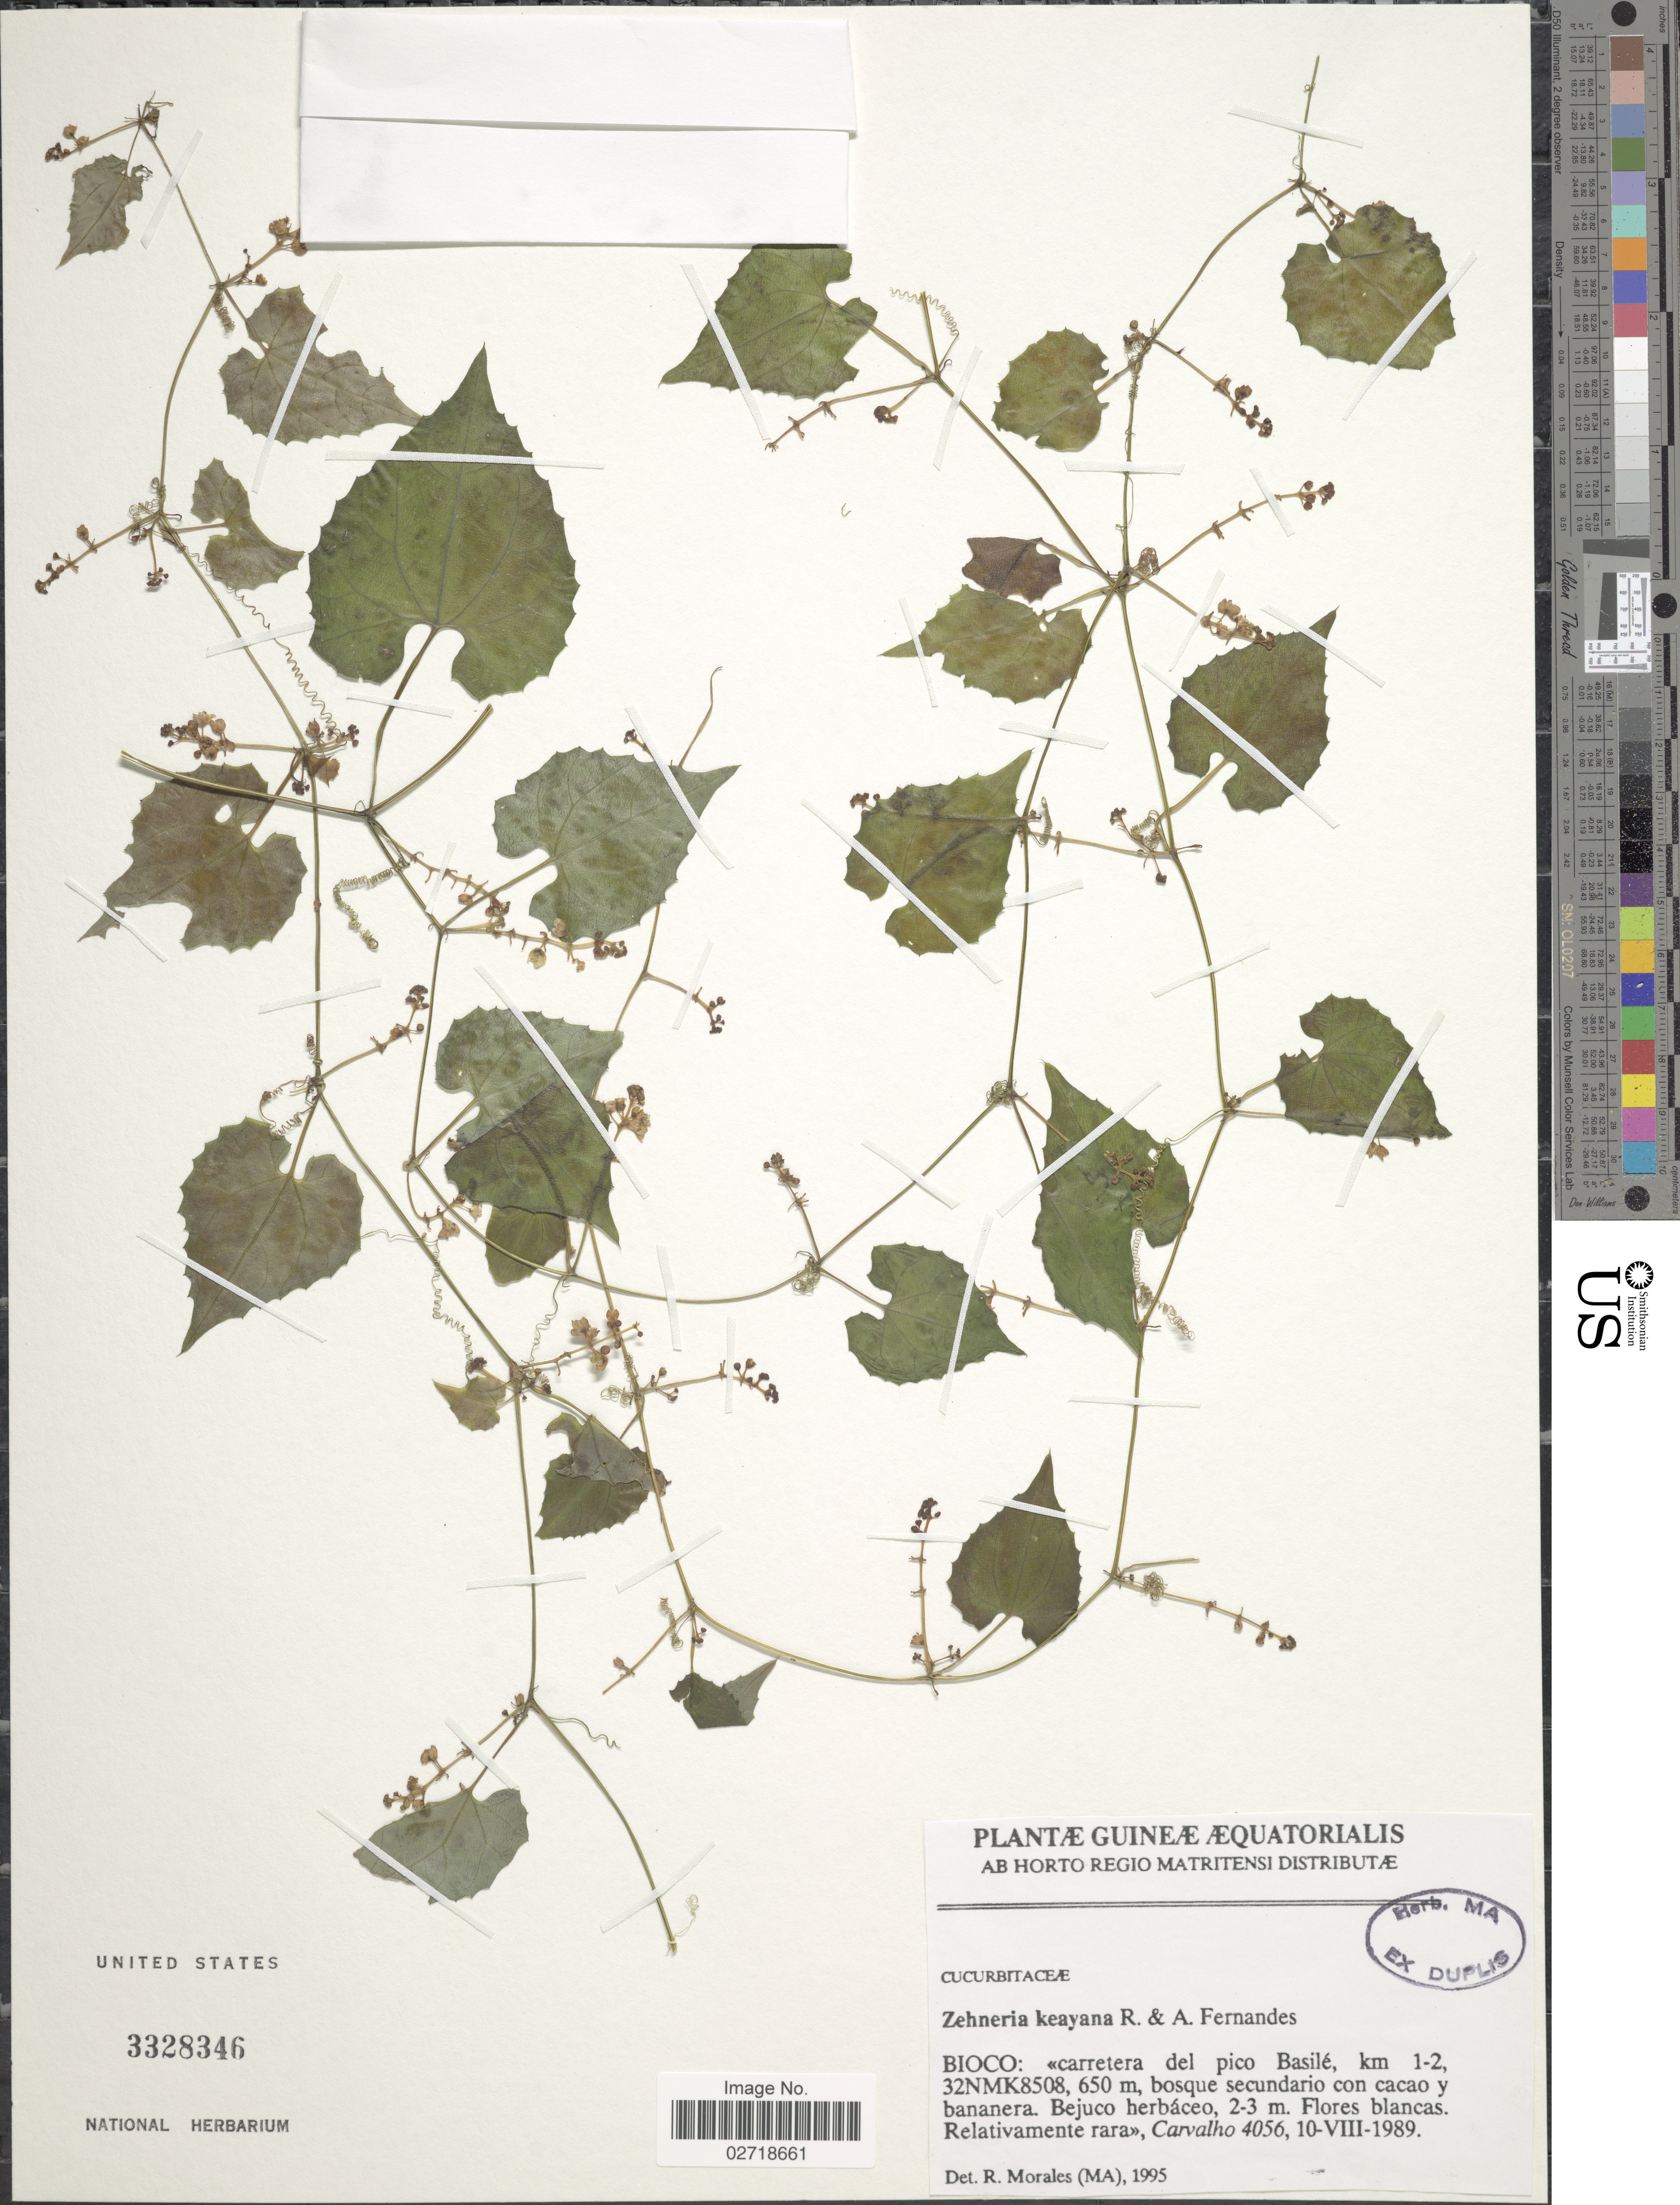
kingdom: Plantae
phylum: Tracheophyta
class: Magnoliopsida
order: Cucurbitales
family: Cucurbitaceae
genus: Zehneria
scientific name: Zehneria keayana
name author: A. Fern. & R. Fern.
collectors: Carvalho, --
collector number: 4056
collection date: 1989-08-10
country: Equatorial Guinea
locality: Bioco: carretera del pico Basile, km 1-2 , 32NMK8508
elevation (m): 650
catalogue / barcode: US 3328346